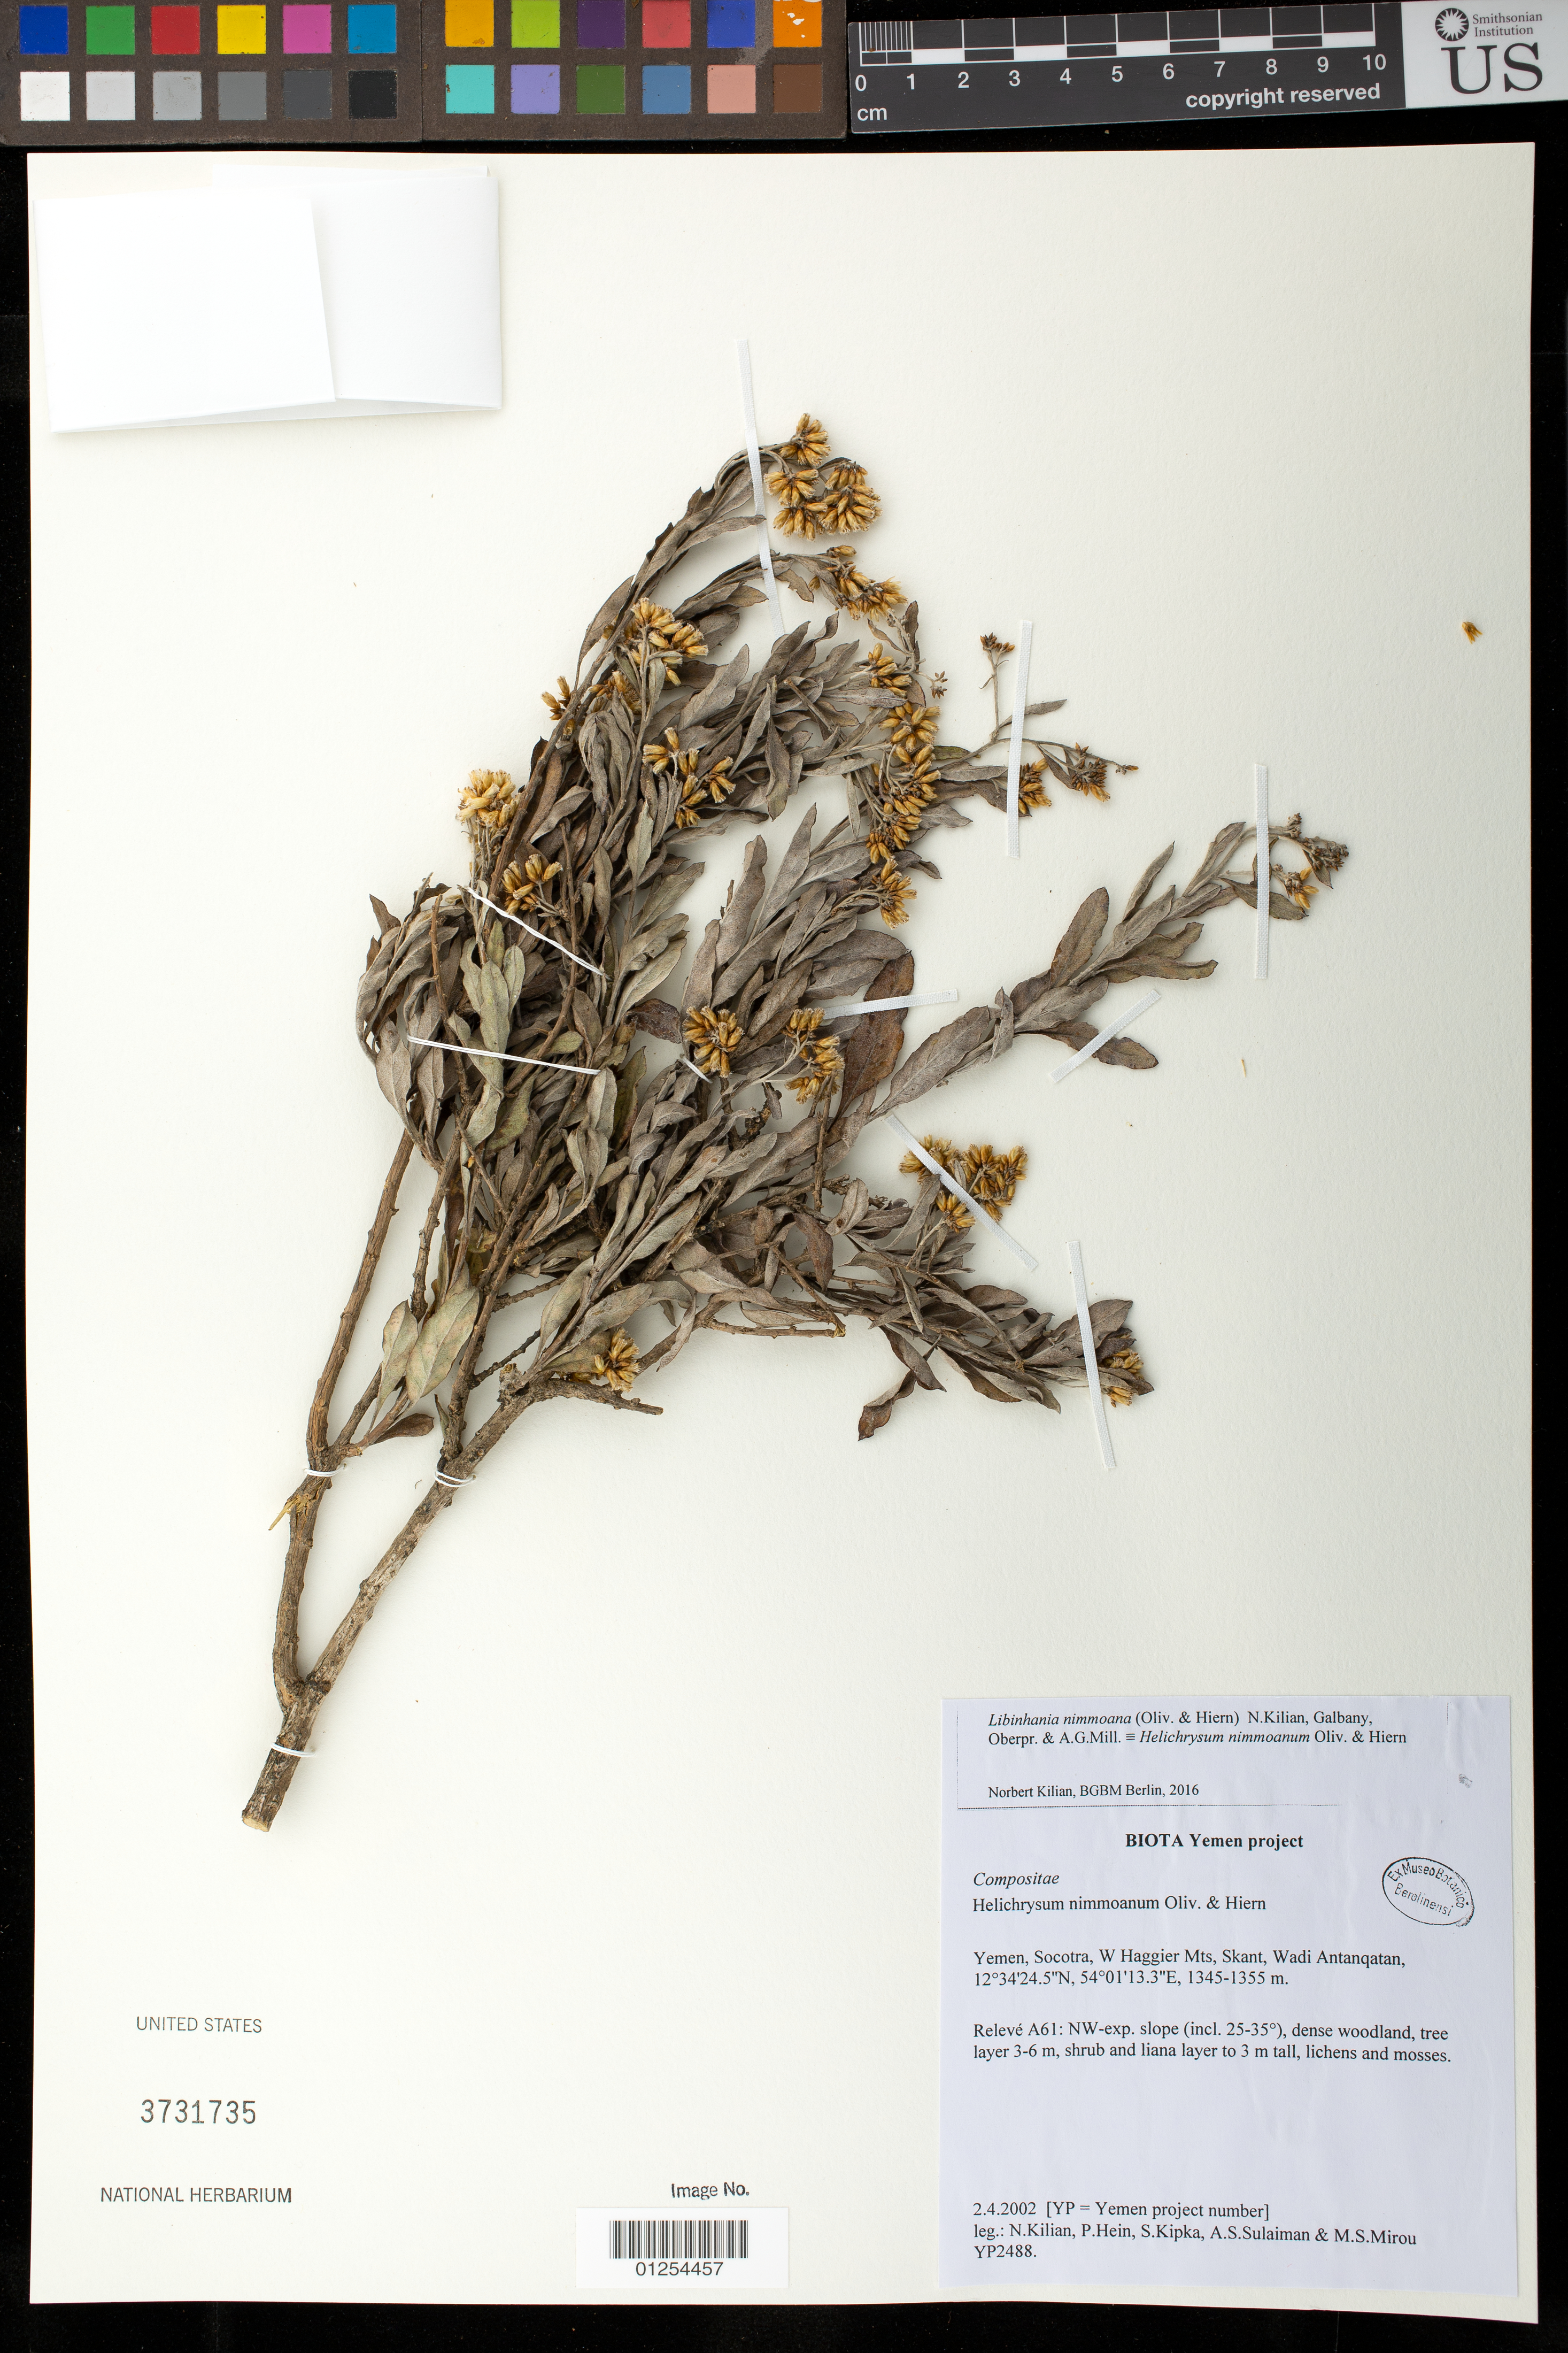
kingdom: Plantae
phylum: Tracheophyta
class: Magnoliopsida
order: Asterales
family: Asteraceae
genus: Libinhania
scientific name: Libinhania nimmoana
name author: (Oliv. & Hiern) N. Kilian et al.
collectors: N. Kilian, P. Hein & S. Kipka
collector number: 2488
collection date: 2002-04-02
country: Yemen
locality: Yemen, Socotra, W Haggier Mts, Skant, Wadi Antanqatan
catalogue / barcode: US 3731735